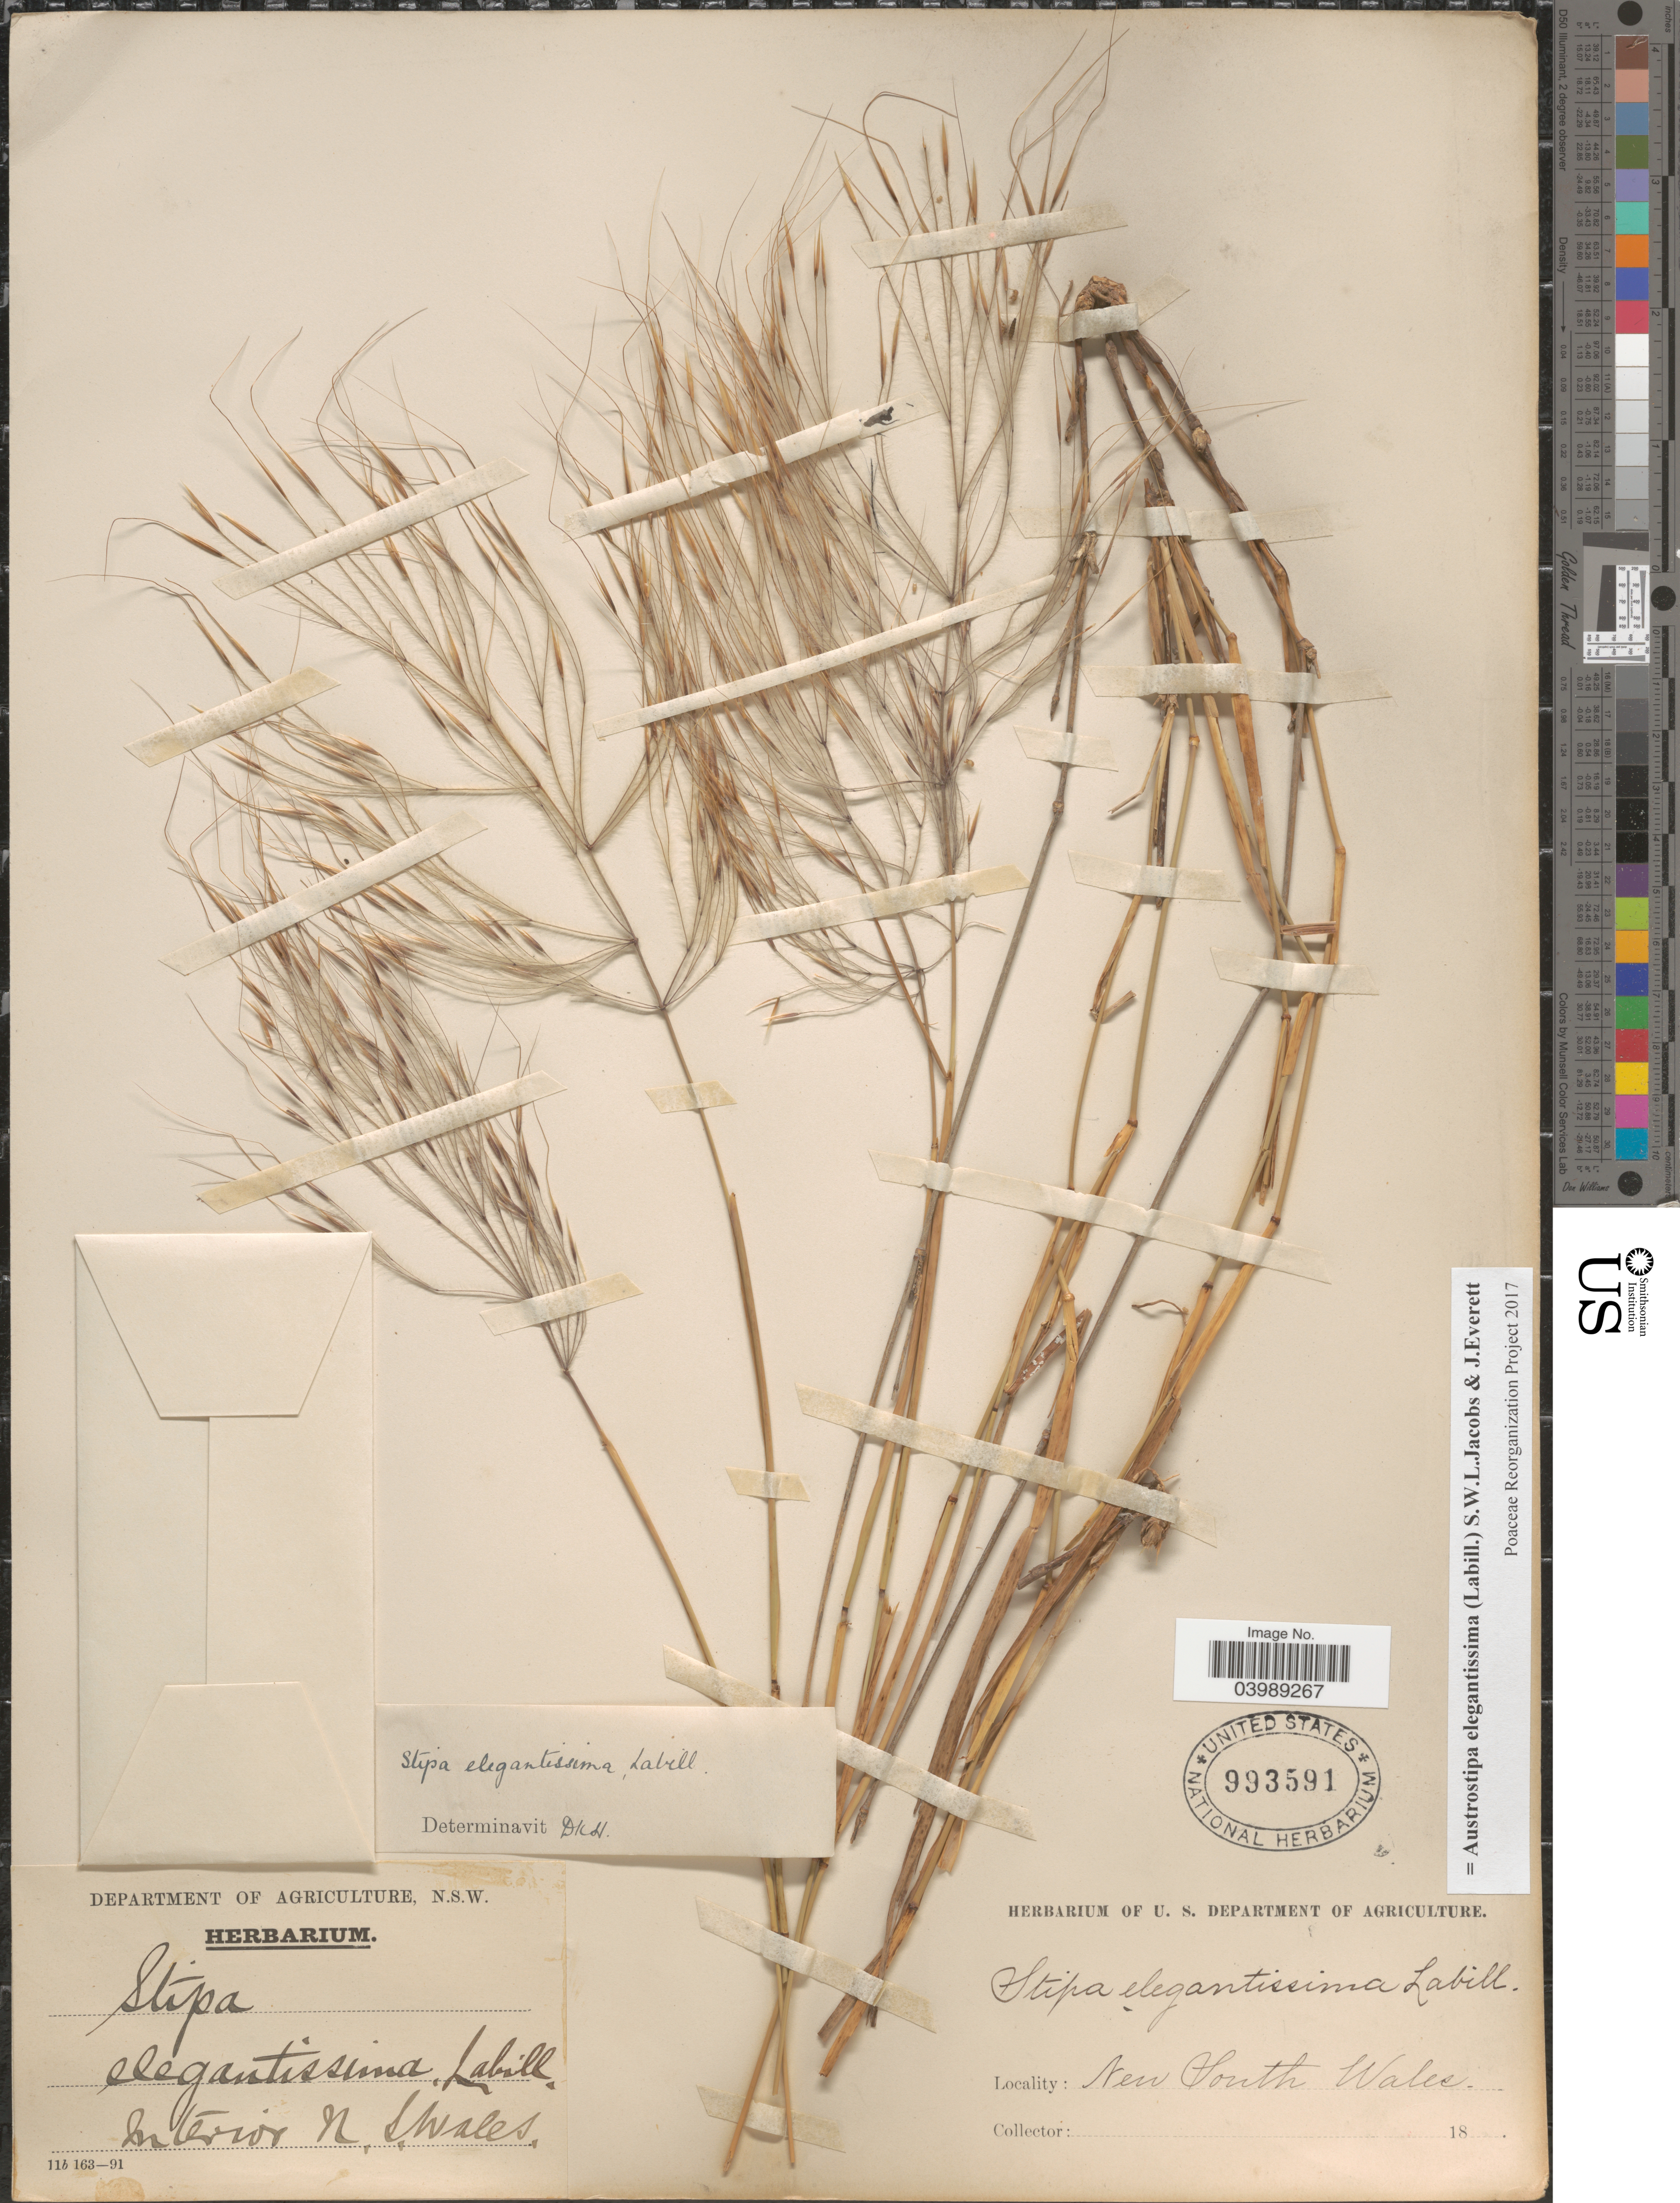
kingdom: Plantae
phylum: Tracheophyta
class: Liliopsida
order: Poales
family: Poaceae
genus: Austrostipa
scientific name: Austrostipa elegantissima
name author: (Labill.) S.W.L. Jacobs & J. Everett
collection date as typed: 18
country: Australia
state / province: New South Wales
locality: Interior.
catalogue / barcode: US 993591